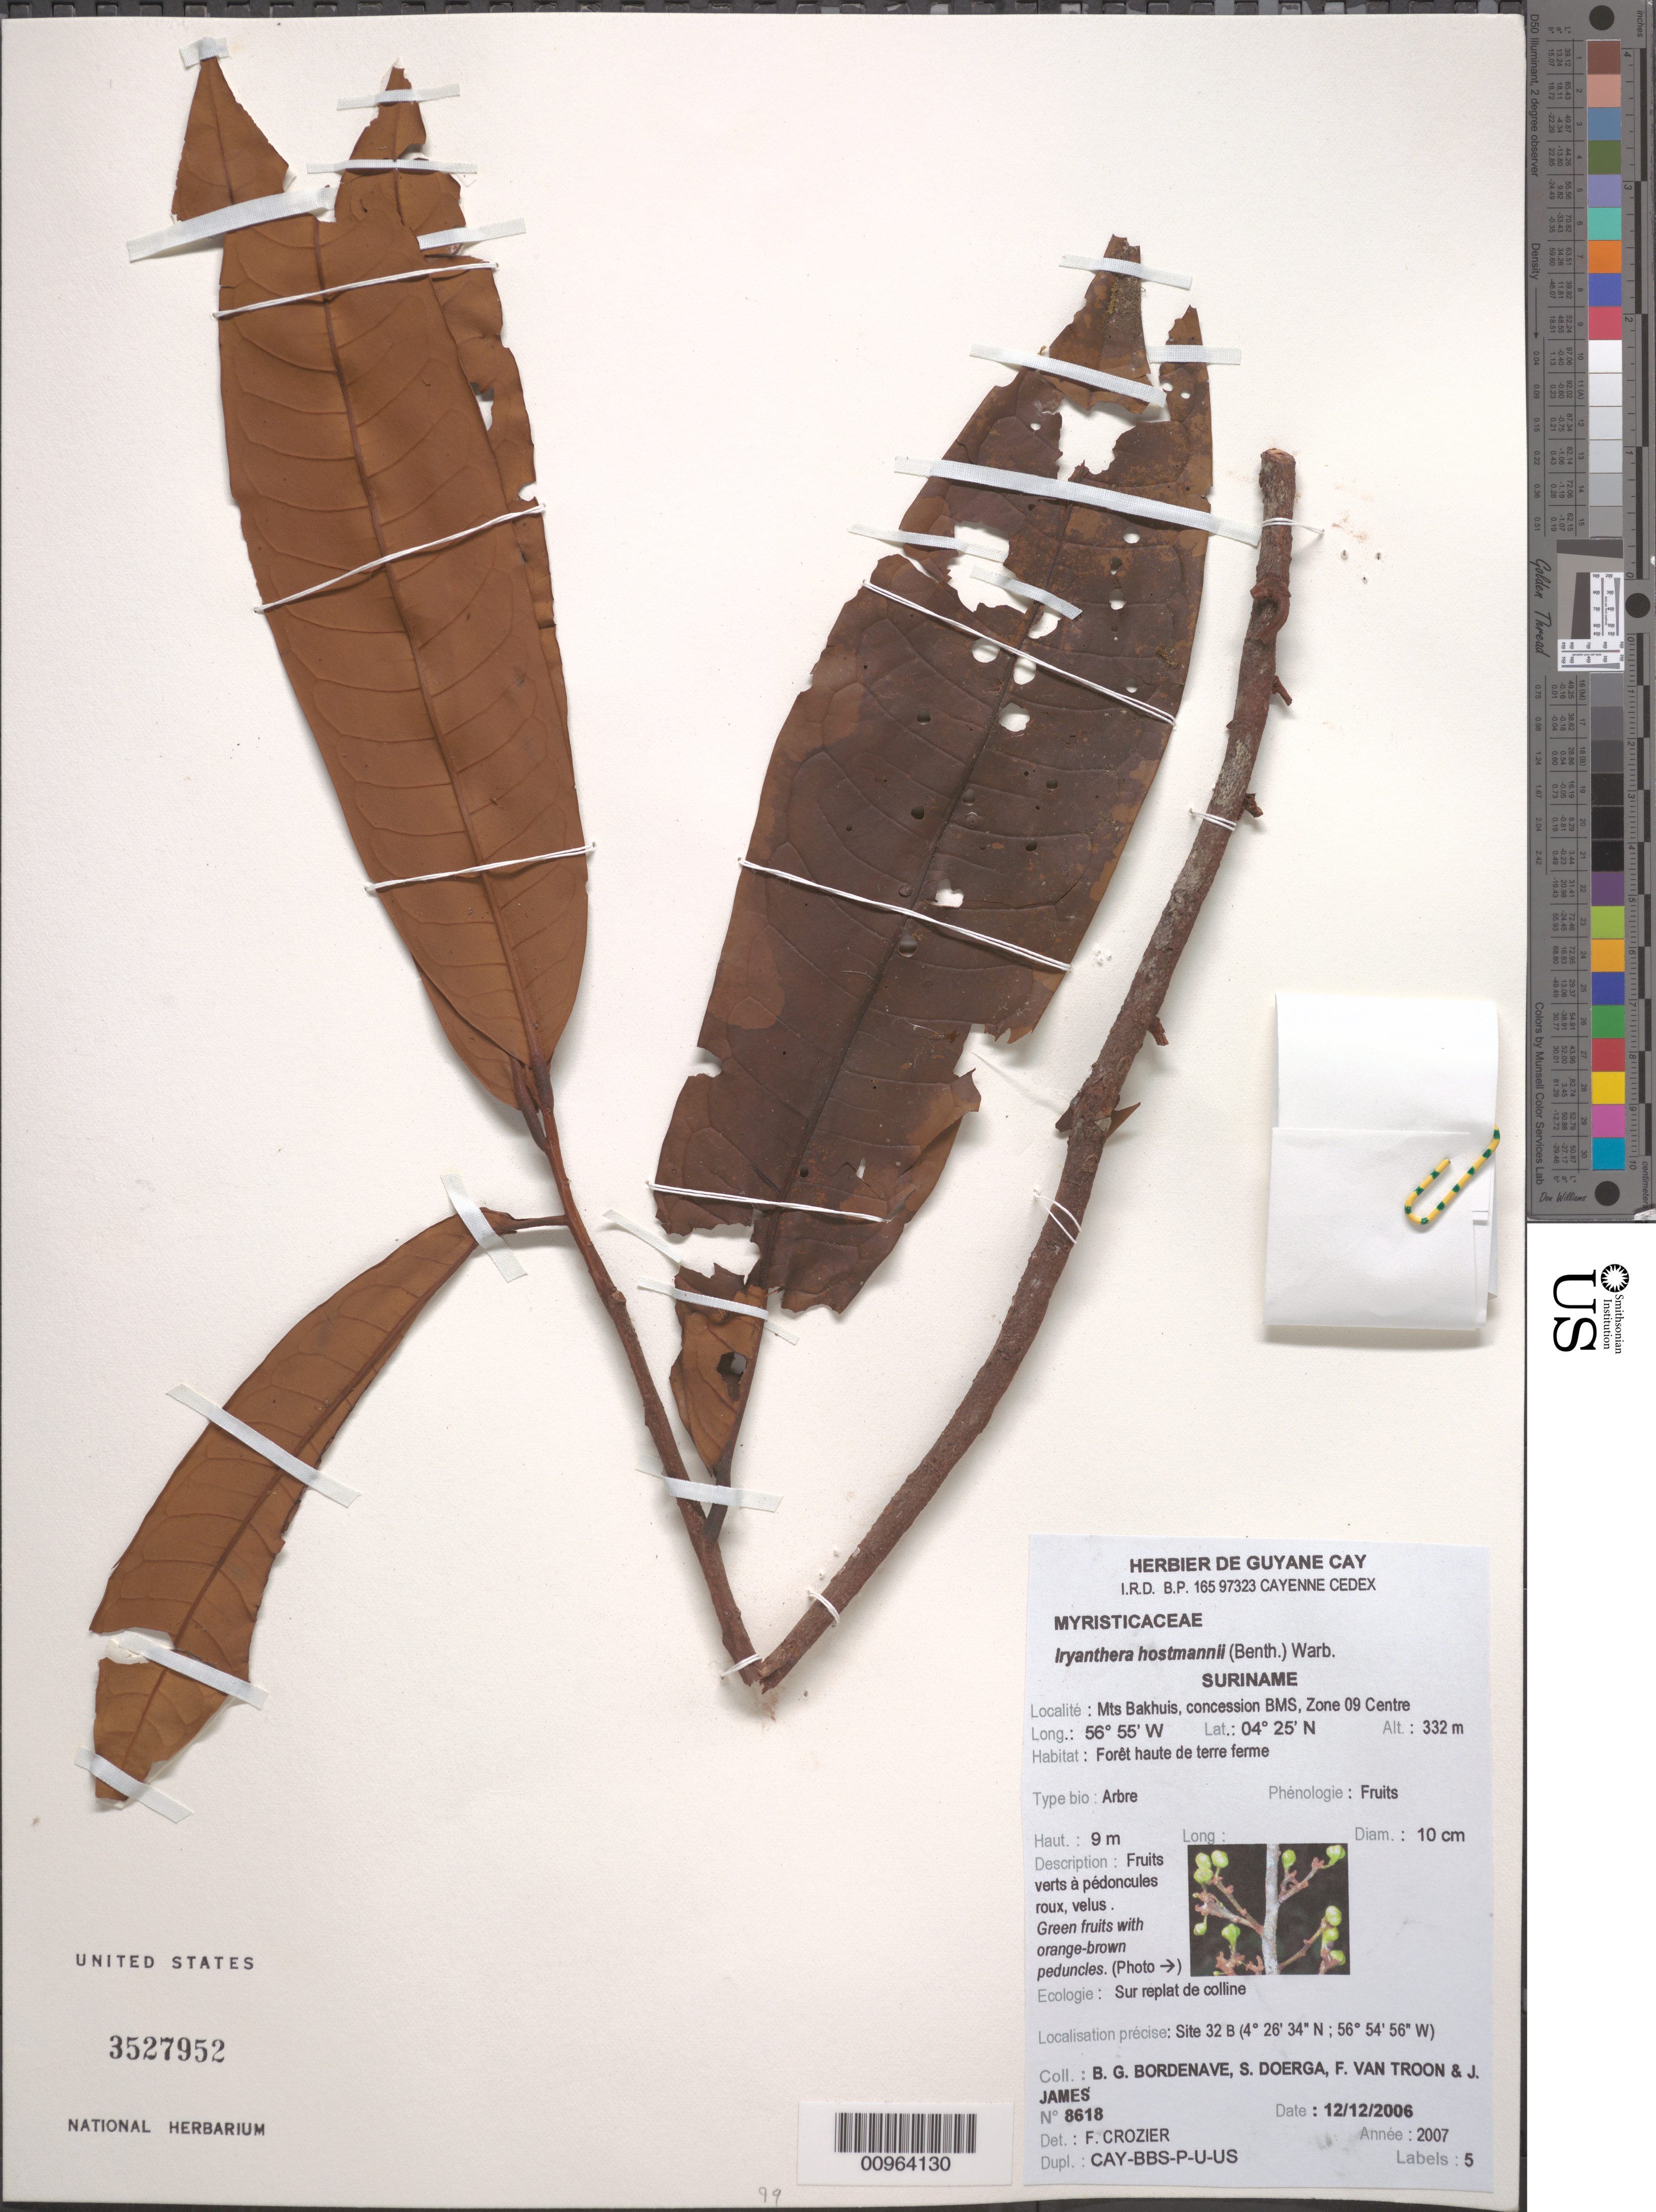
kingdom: Plantae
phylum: Tracheophyta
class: Magnoliopsida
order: Magnoliales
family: Myristicaceae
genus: Iryanthera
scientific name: Iryanthera hostmannii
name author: (Benth.) Warb.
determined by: Crozier, F.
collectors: B. Bordenave, S. Doerga, F. Van Troon & J. James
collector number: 8618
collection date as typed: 12-Dec-06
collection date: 2006-12-12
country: Suriname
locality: Mts Bakhuis, concession BMS: Zone 09 Centre. Site 32 B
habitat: Foret haute de terre ferme. Sur replat de colline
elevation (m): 332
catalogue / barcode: US 3527952